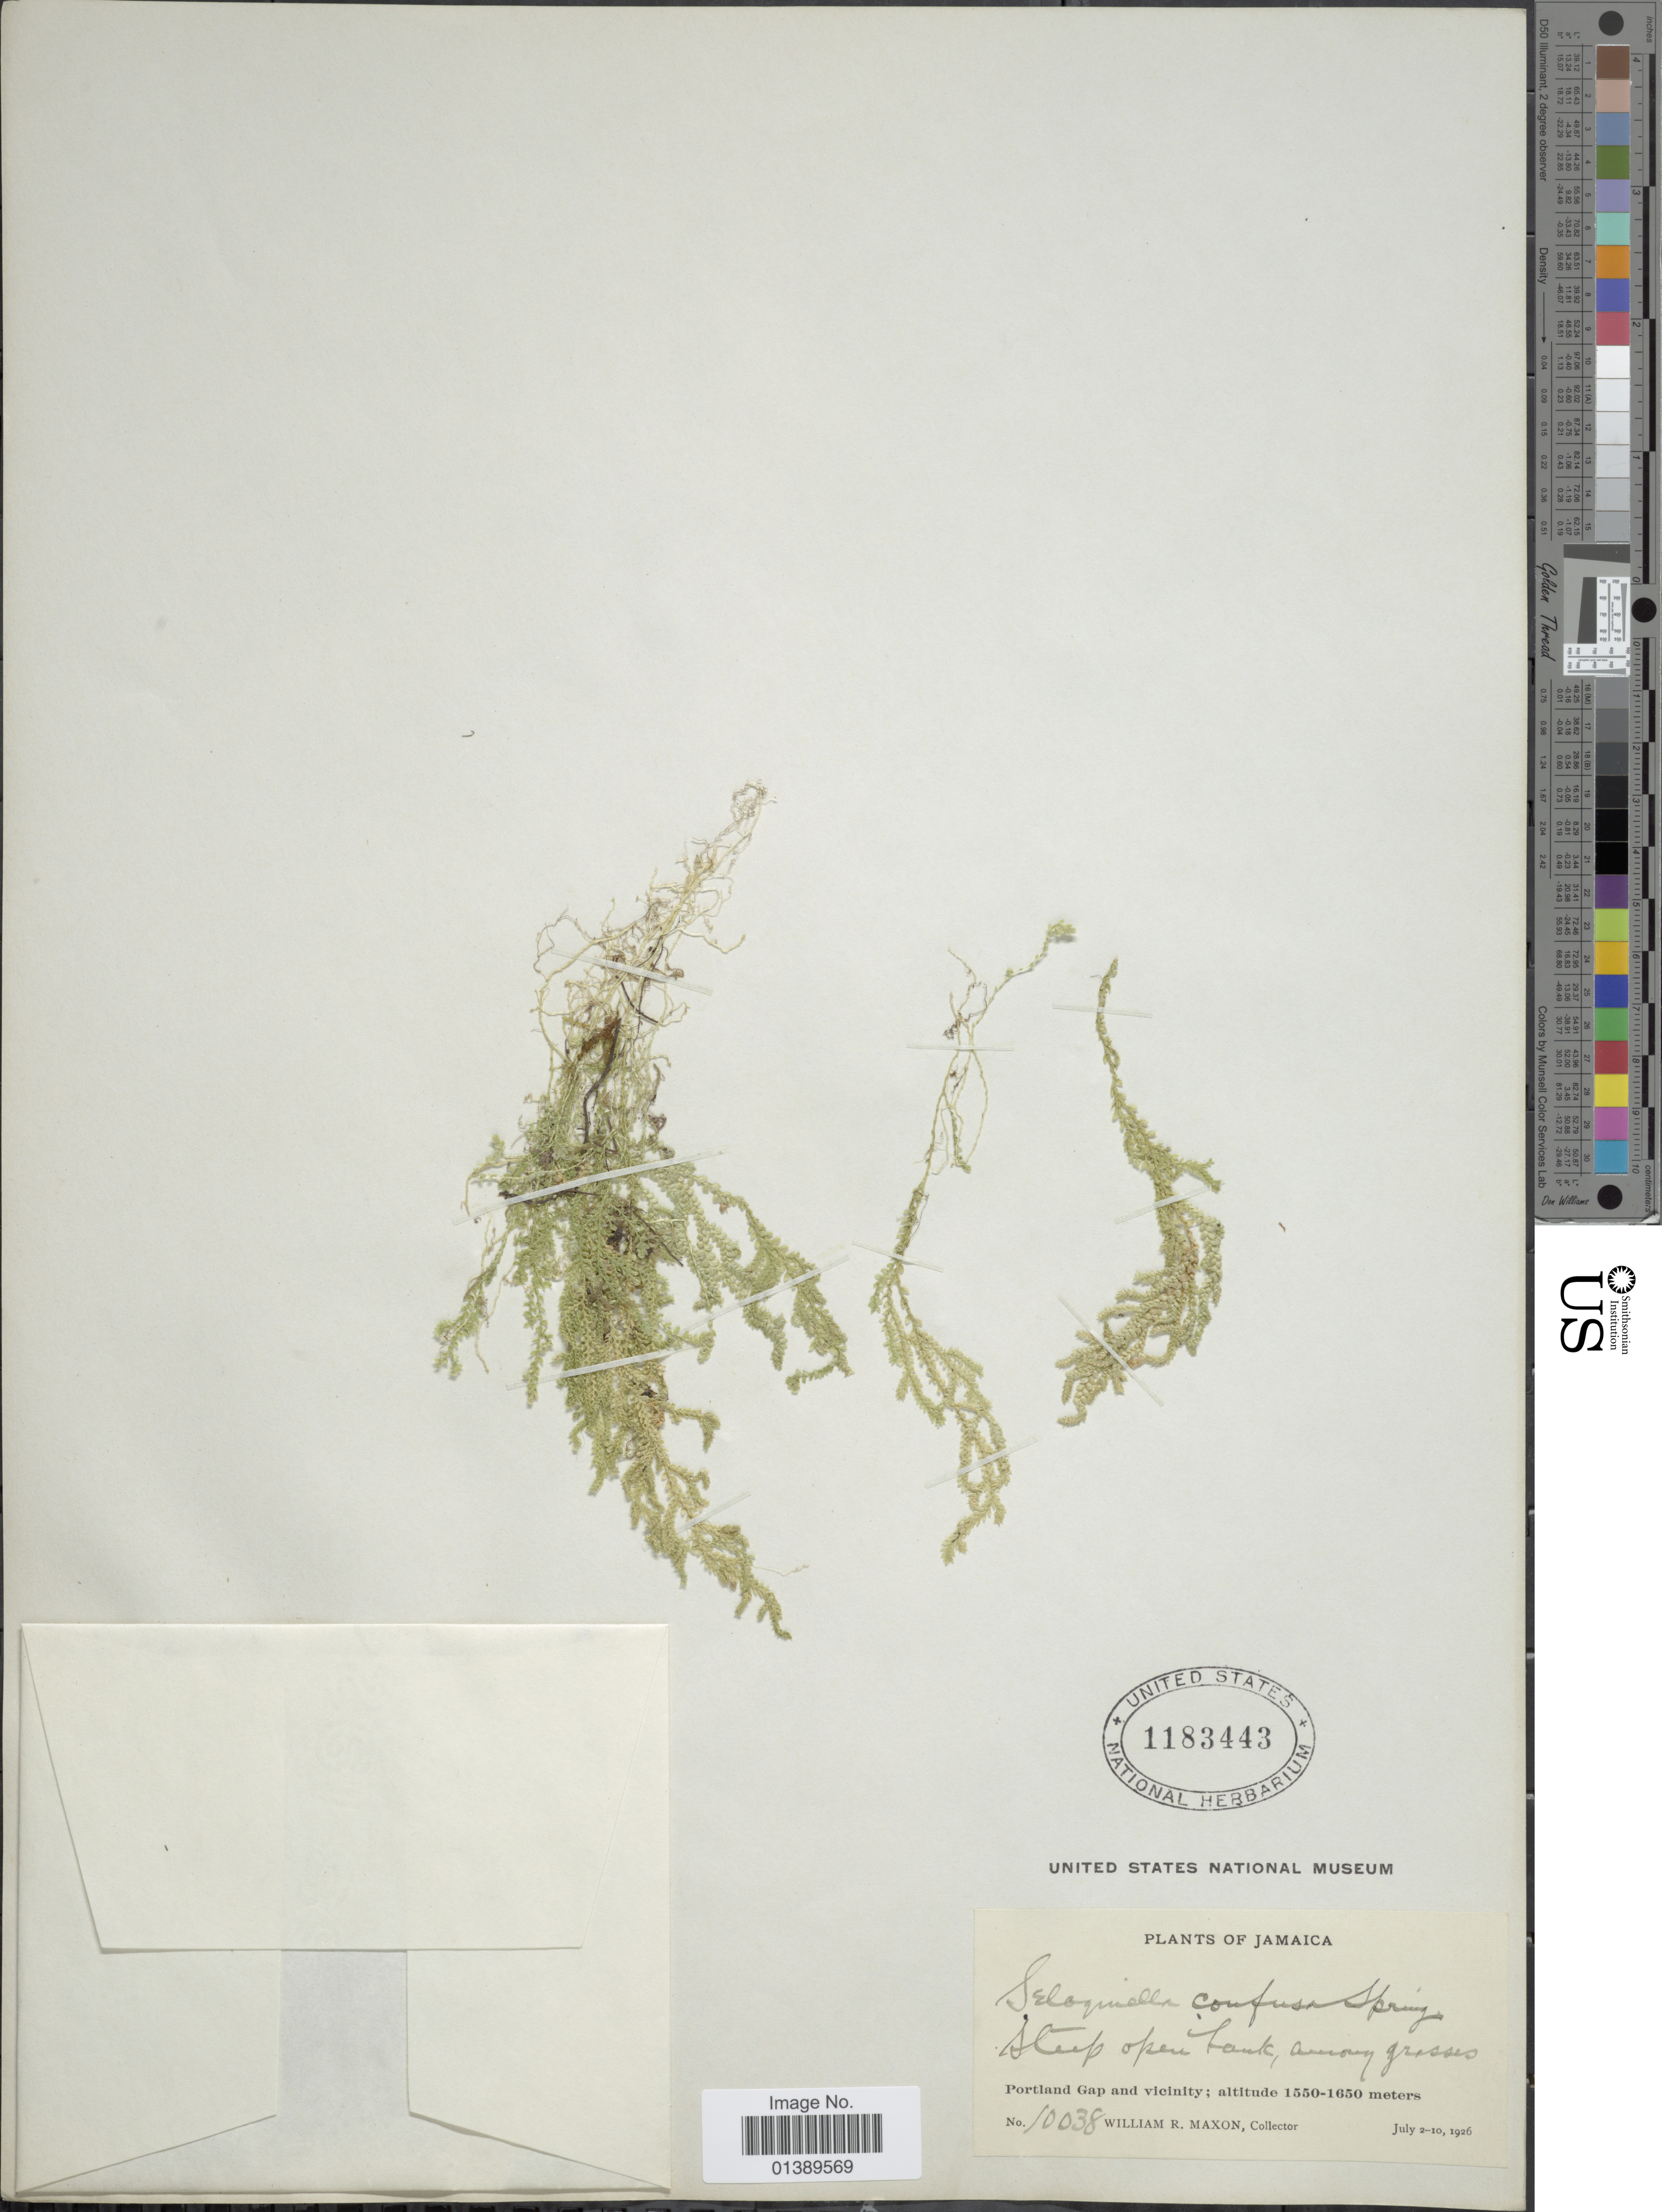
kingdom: Plantae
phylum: Tracheophyta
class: Lycopodiopsida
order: Selaginellales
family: Selaginellaceae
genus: Selaginella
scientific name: Selaginella confusa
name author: Spring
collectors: W. R. Maxon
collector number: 10038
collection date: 1926-07-02/1926-07-10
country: Jamaica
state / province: Portland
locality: Portland Gap and vicinity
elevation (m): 1550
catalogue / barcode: US 1183443